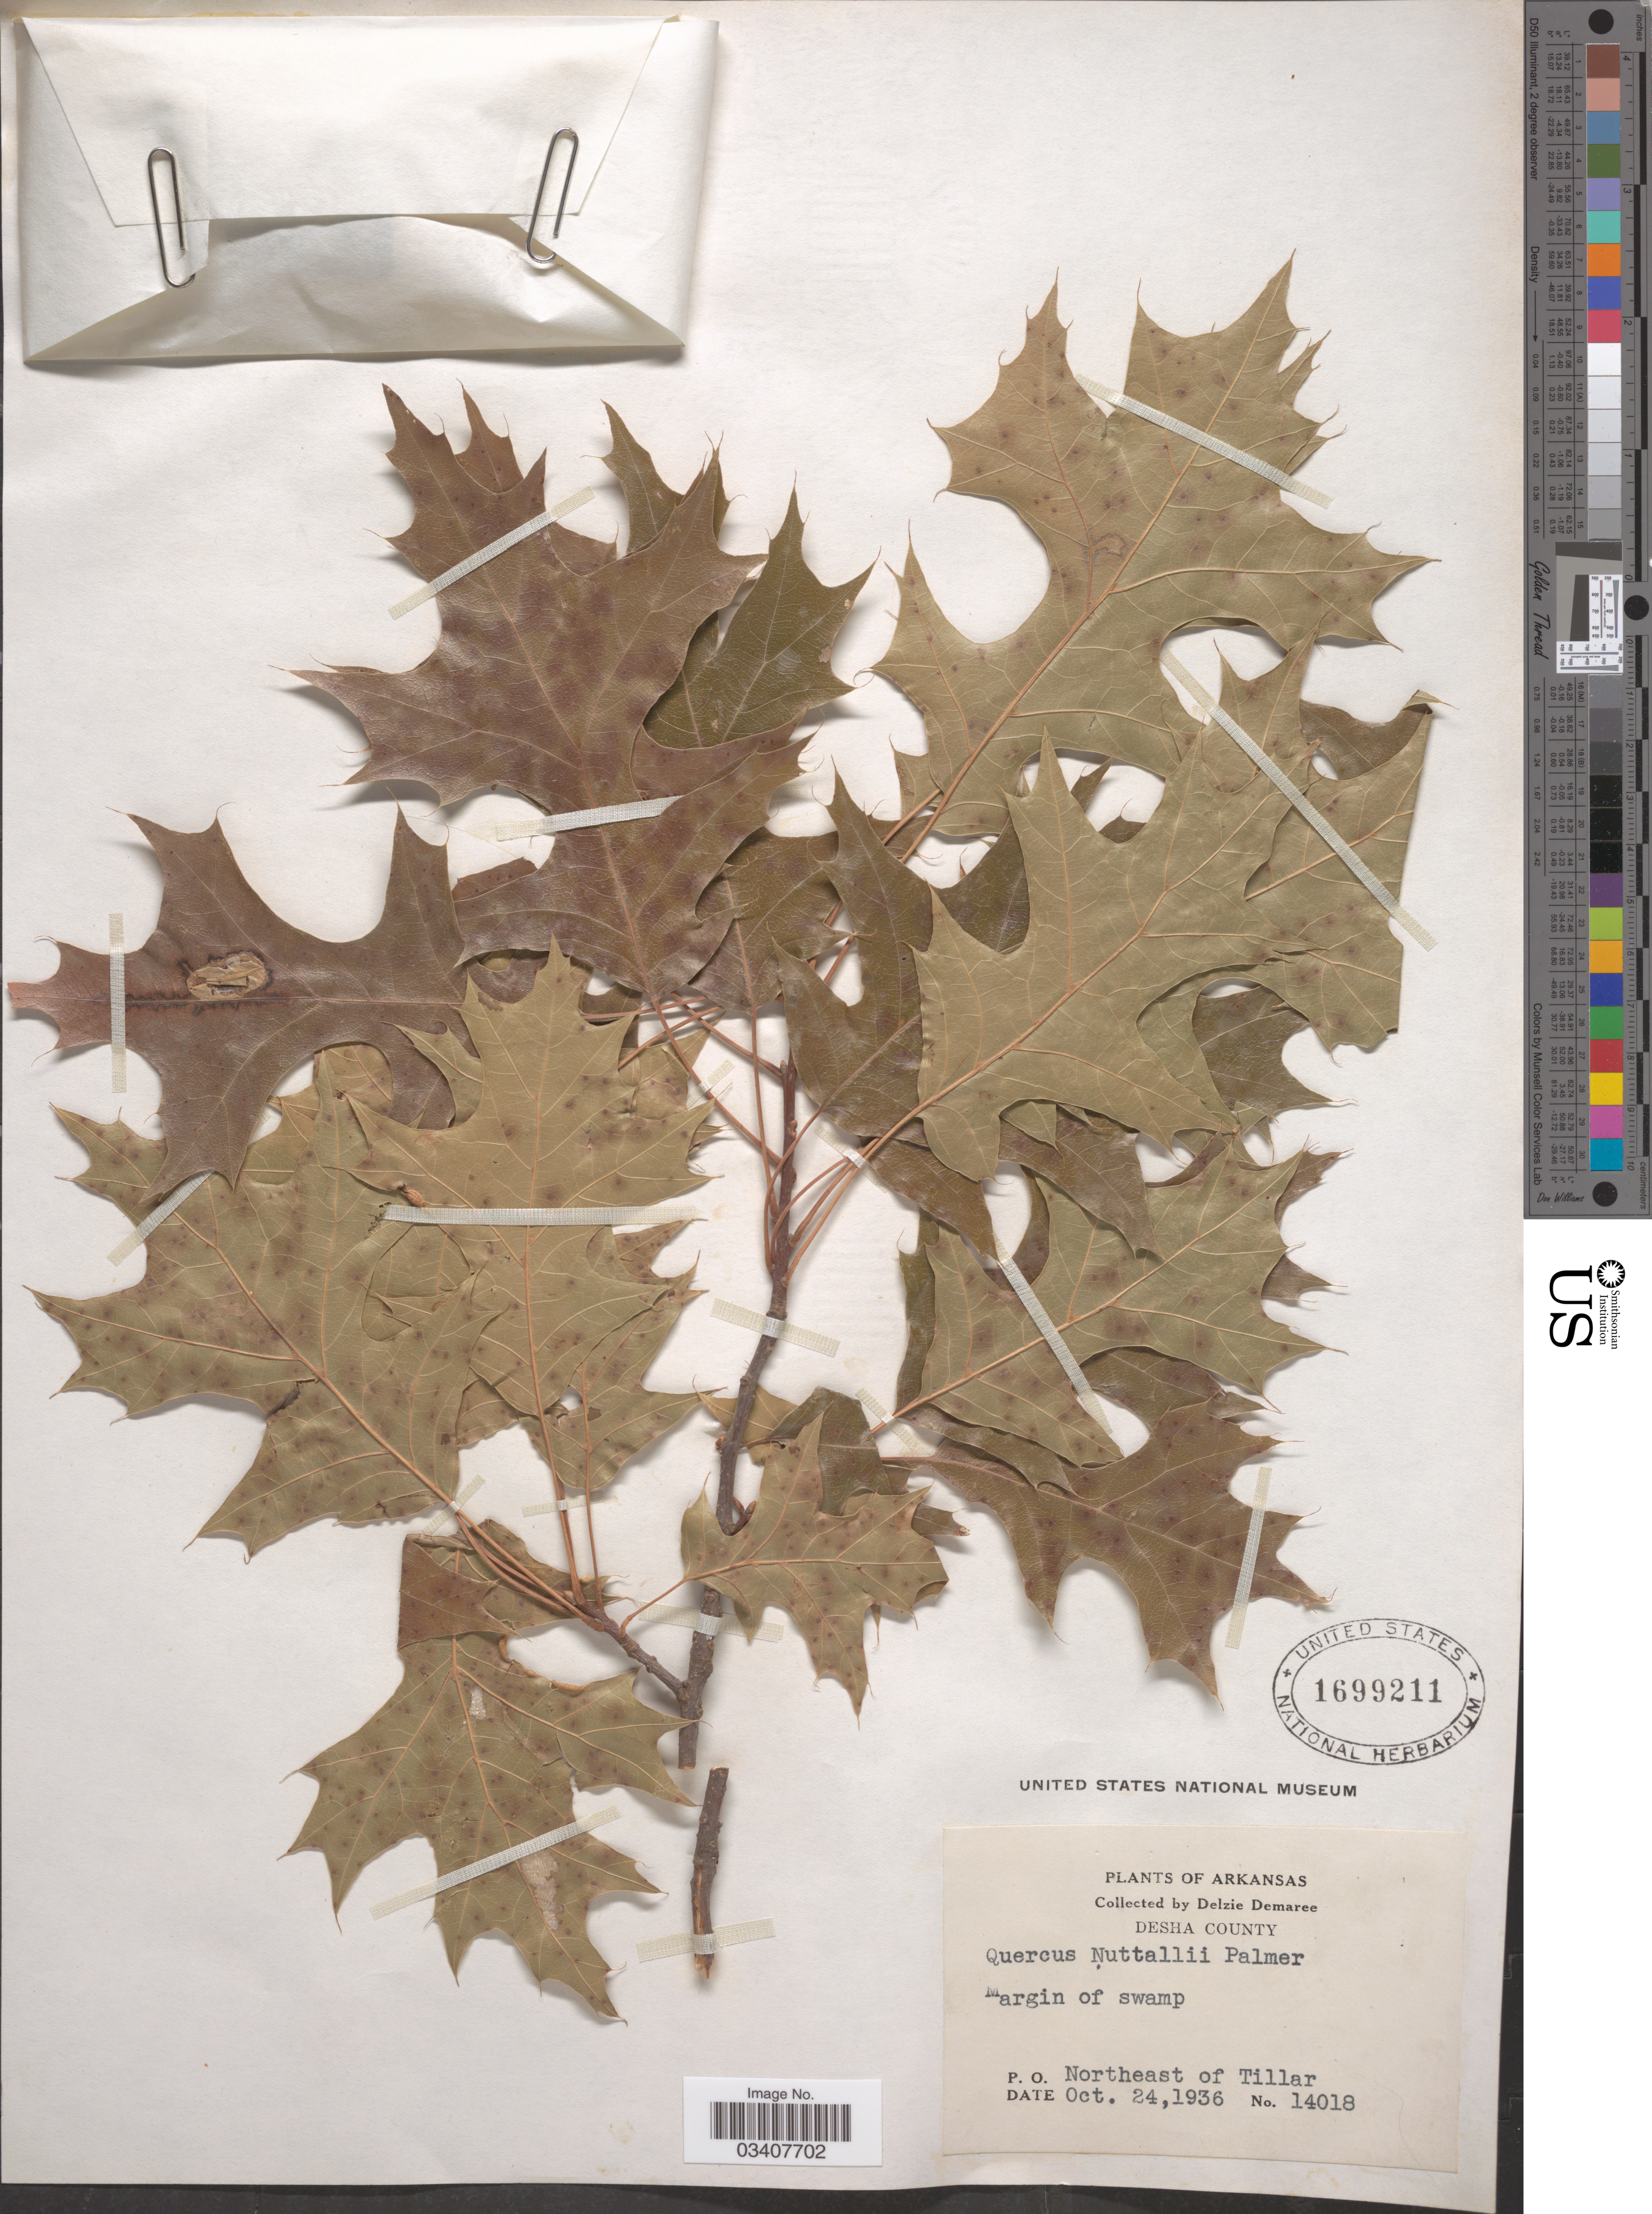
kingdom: Plantae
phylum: Tracheophyta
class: Magnoliopsida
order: Fagales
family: Fagaceae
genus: Quercus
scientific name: Quercus nuttallii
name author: E.J. Palmer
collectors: D. Demaree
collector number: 14018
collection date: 1936-10-24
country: United States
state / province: Arkansas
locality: Desha County. Margin of swamp. P.O. Northeast of Tillar.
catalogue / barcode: US 1699211